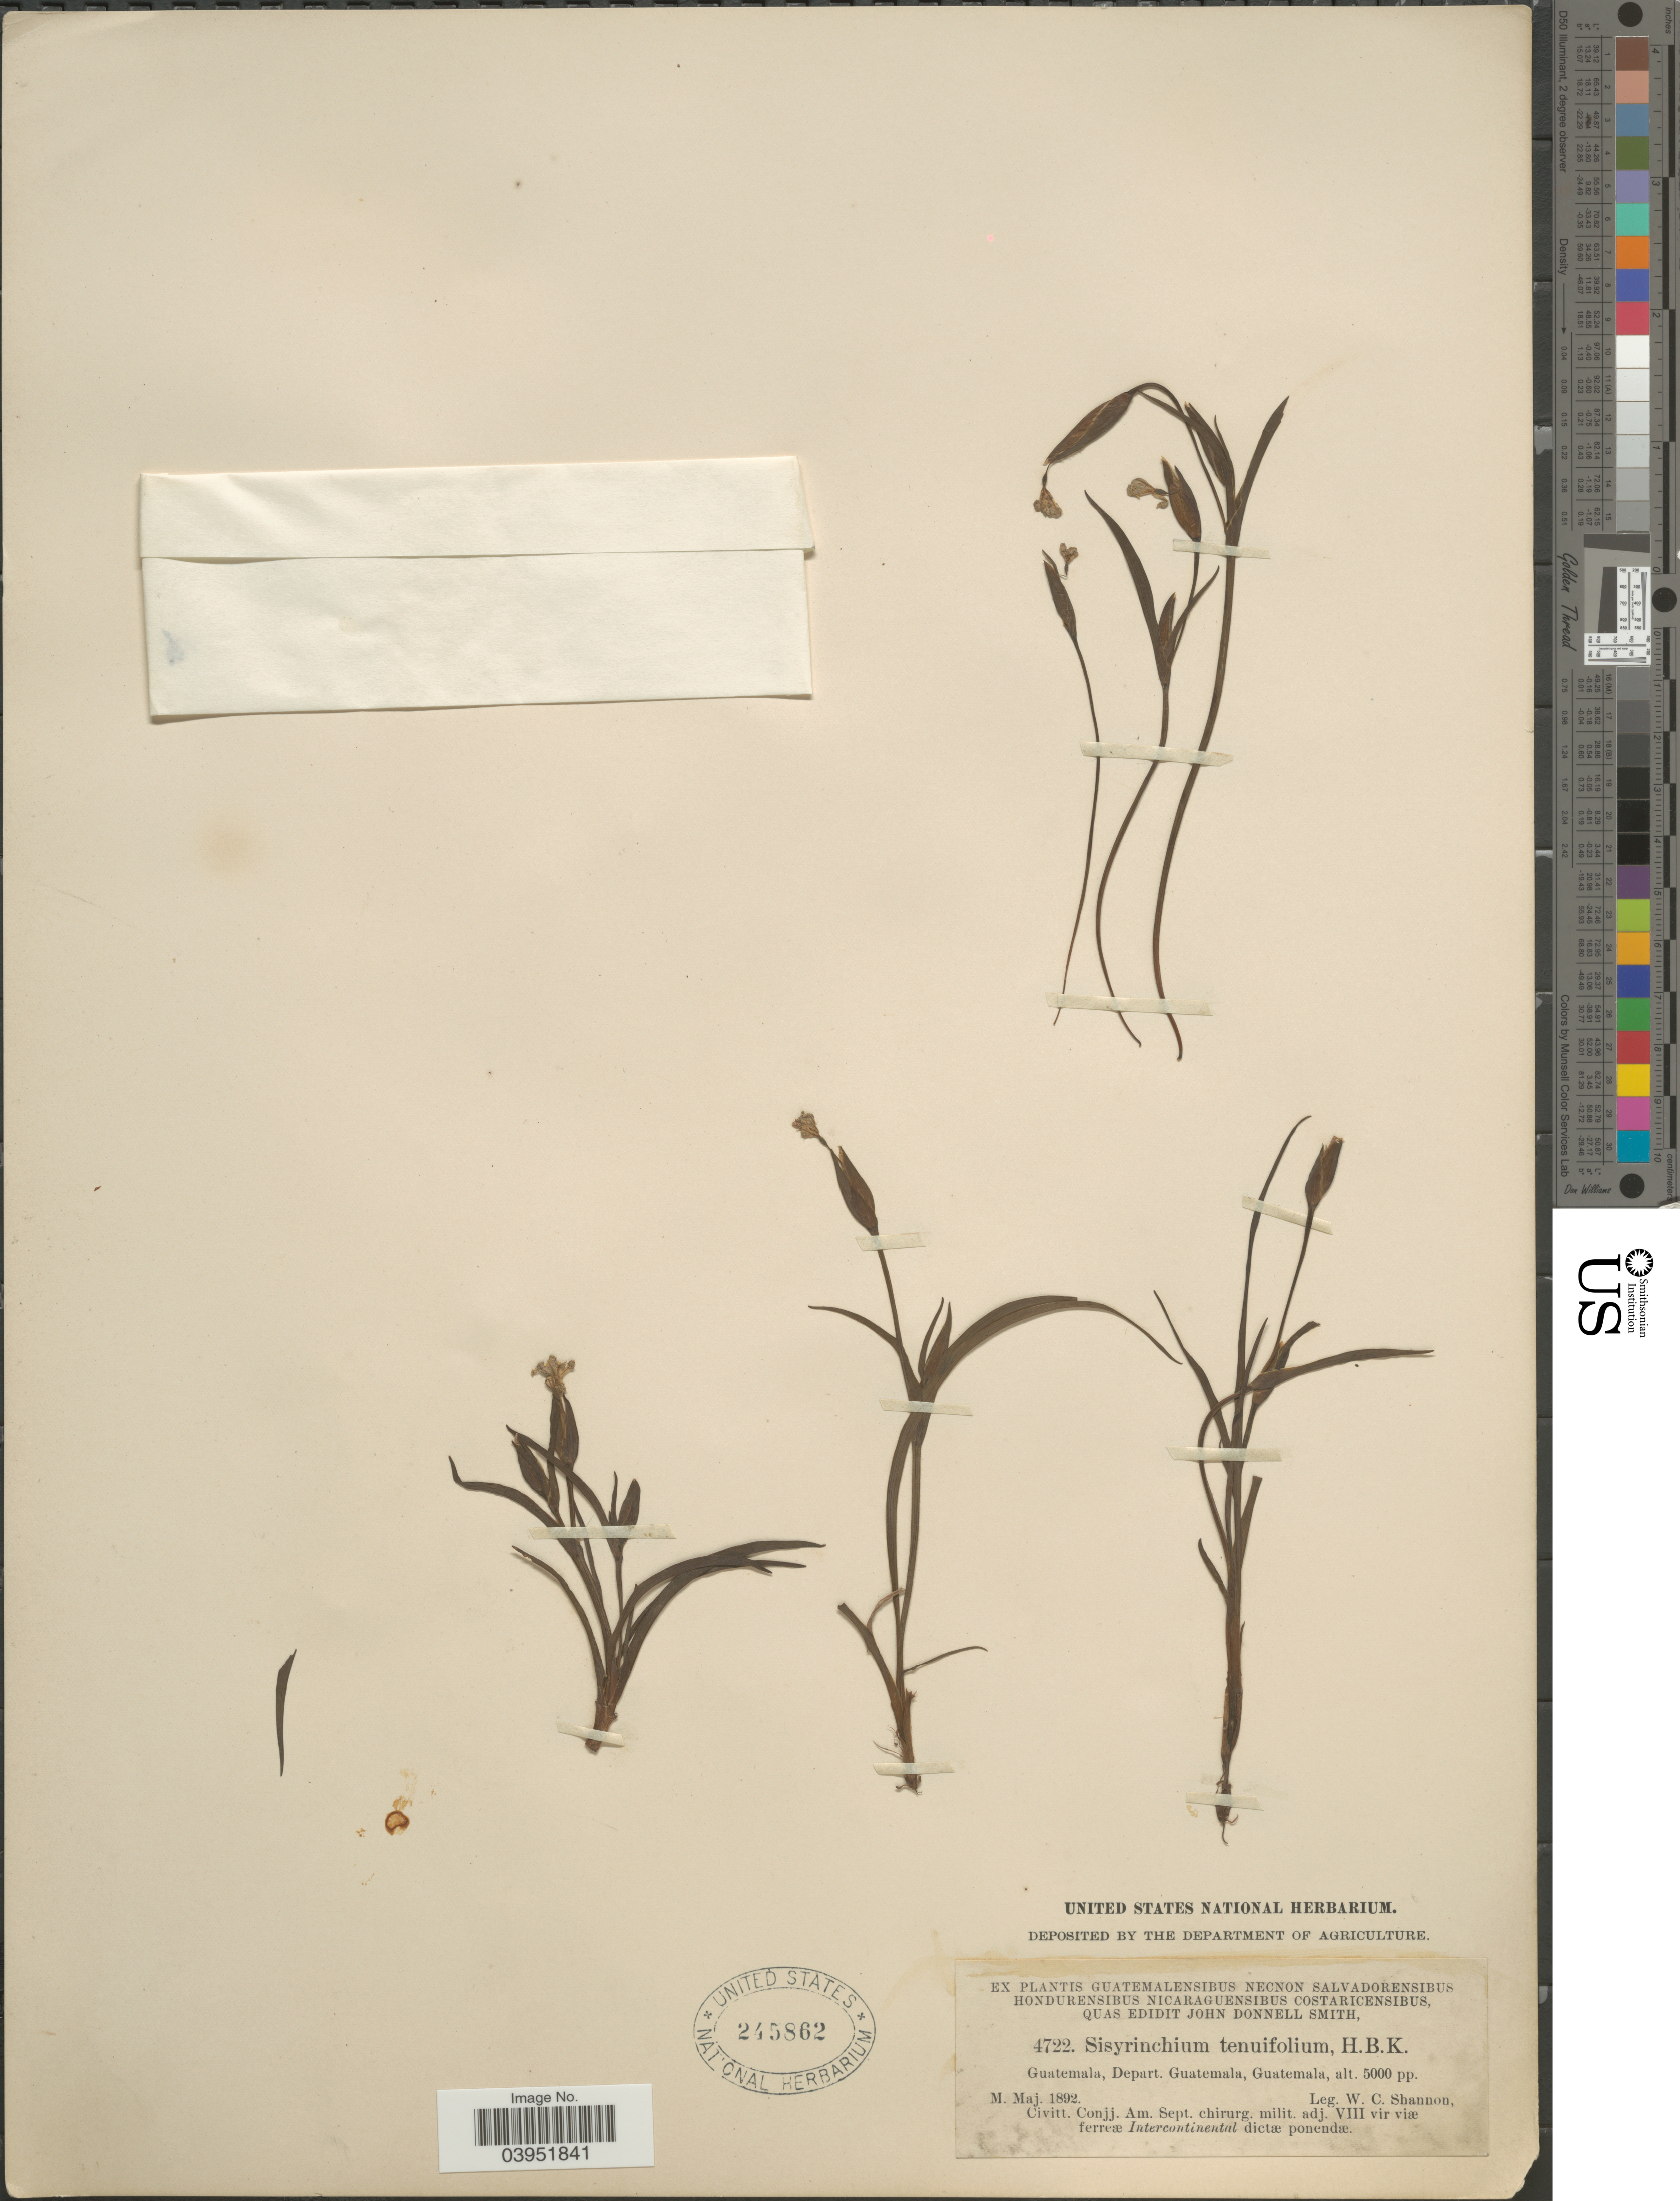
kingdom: Plantae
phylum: Tracheophyta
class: Liliopsida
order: Asparagales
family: Iridaceae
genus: Sisyrinchium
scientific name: Sisyrinchium tenuifolium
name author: Humb. & Bonpl. ex Willd.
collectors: W. C. Shannon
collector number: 4722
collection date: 1892-05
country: Guatemala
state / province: Guatemala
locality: Guatemala, Depart. Guatemala.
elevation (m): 1524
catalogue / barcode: US 245862